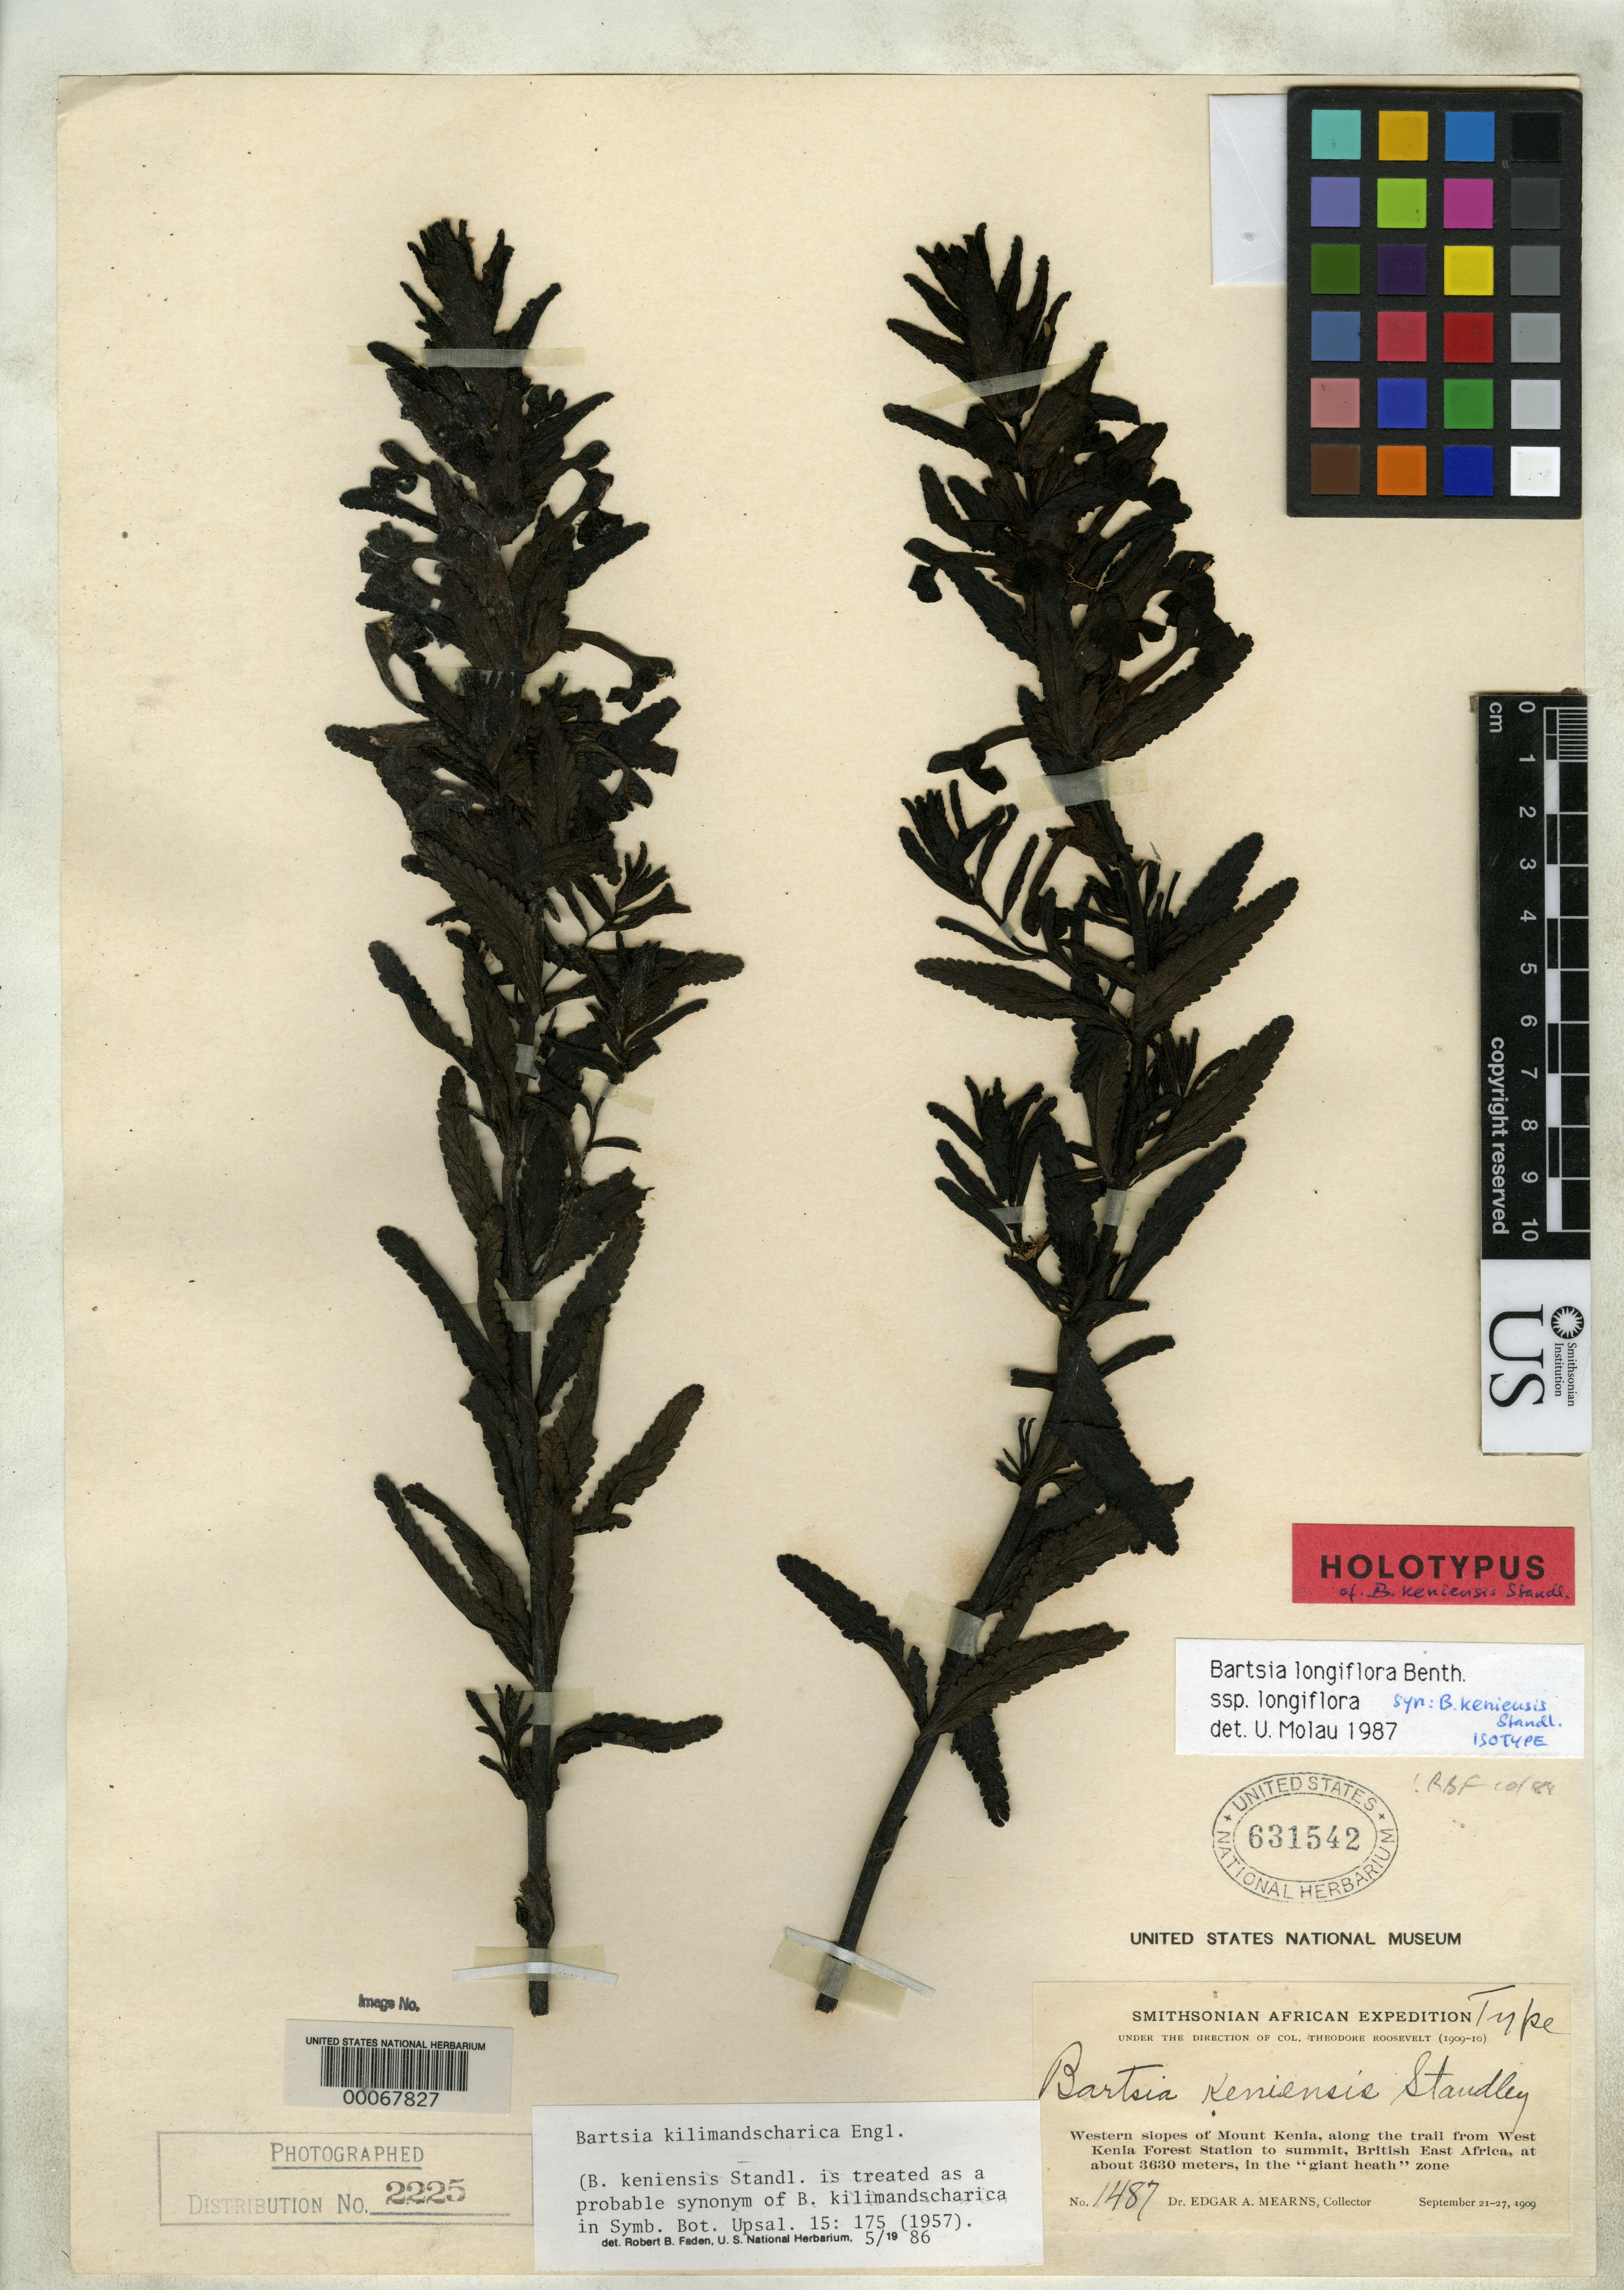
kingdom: Plantae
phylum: Tracheophyta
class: Magnoliopsida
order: Lamiales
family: Orobanchaceae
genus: Bartsia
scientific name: Bartsia keniensis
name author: Standl.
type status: Holotype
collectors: E. A. Mearns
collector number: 1487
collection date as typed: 21 Sep 1909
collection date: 1909-09-21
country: Kenya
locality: Mount Kenya.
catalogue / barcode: US 631542